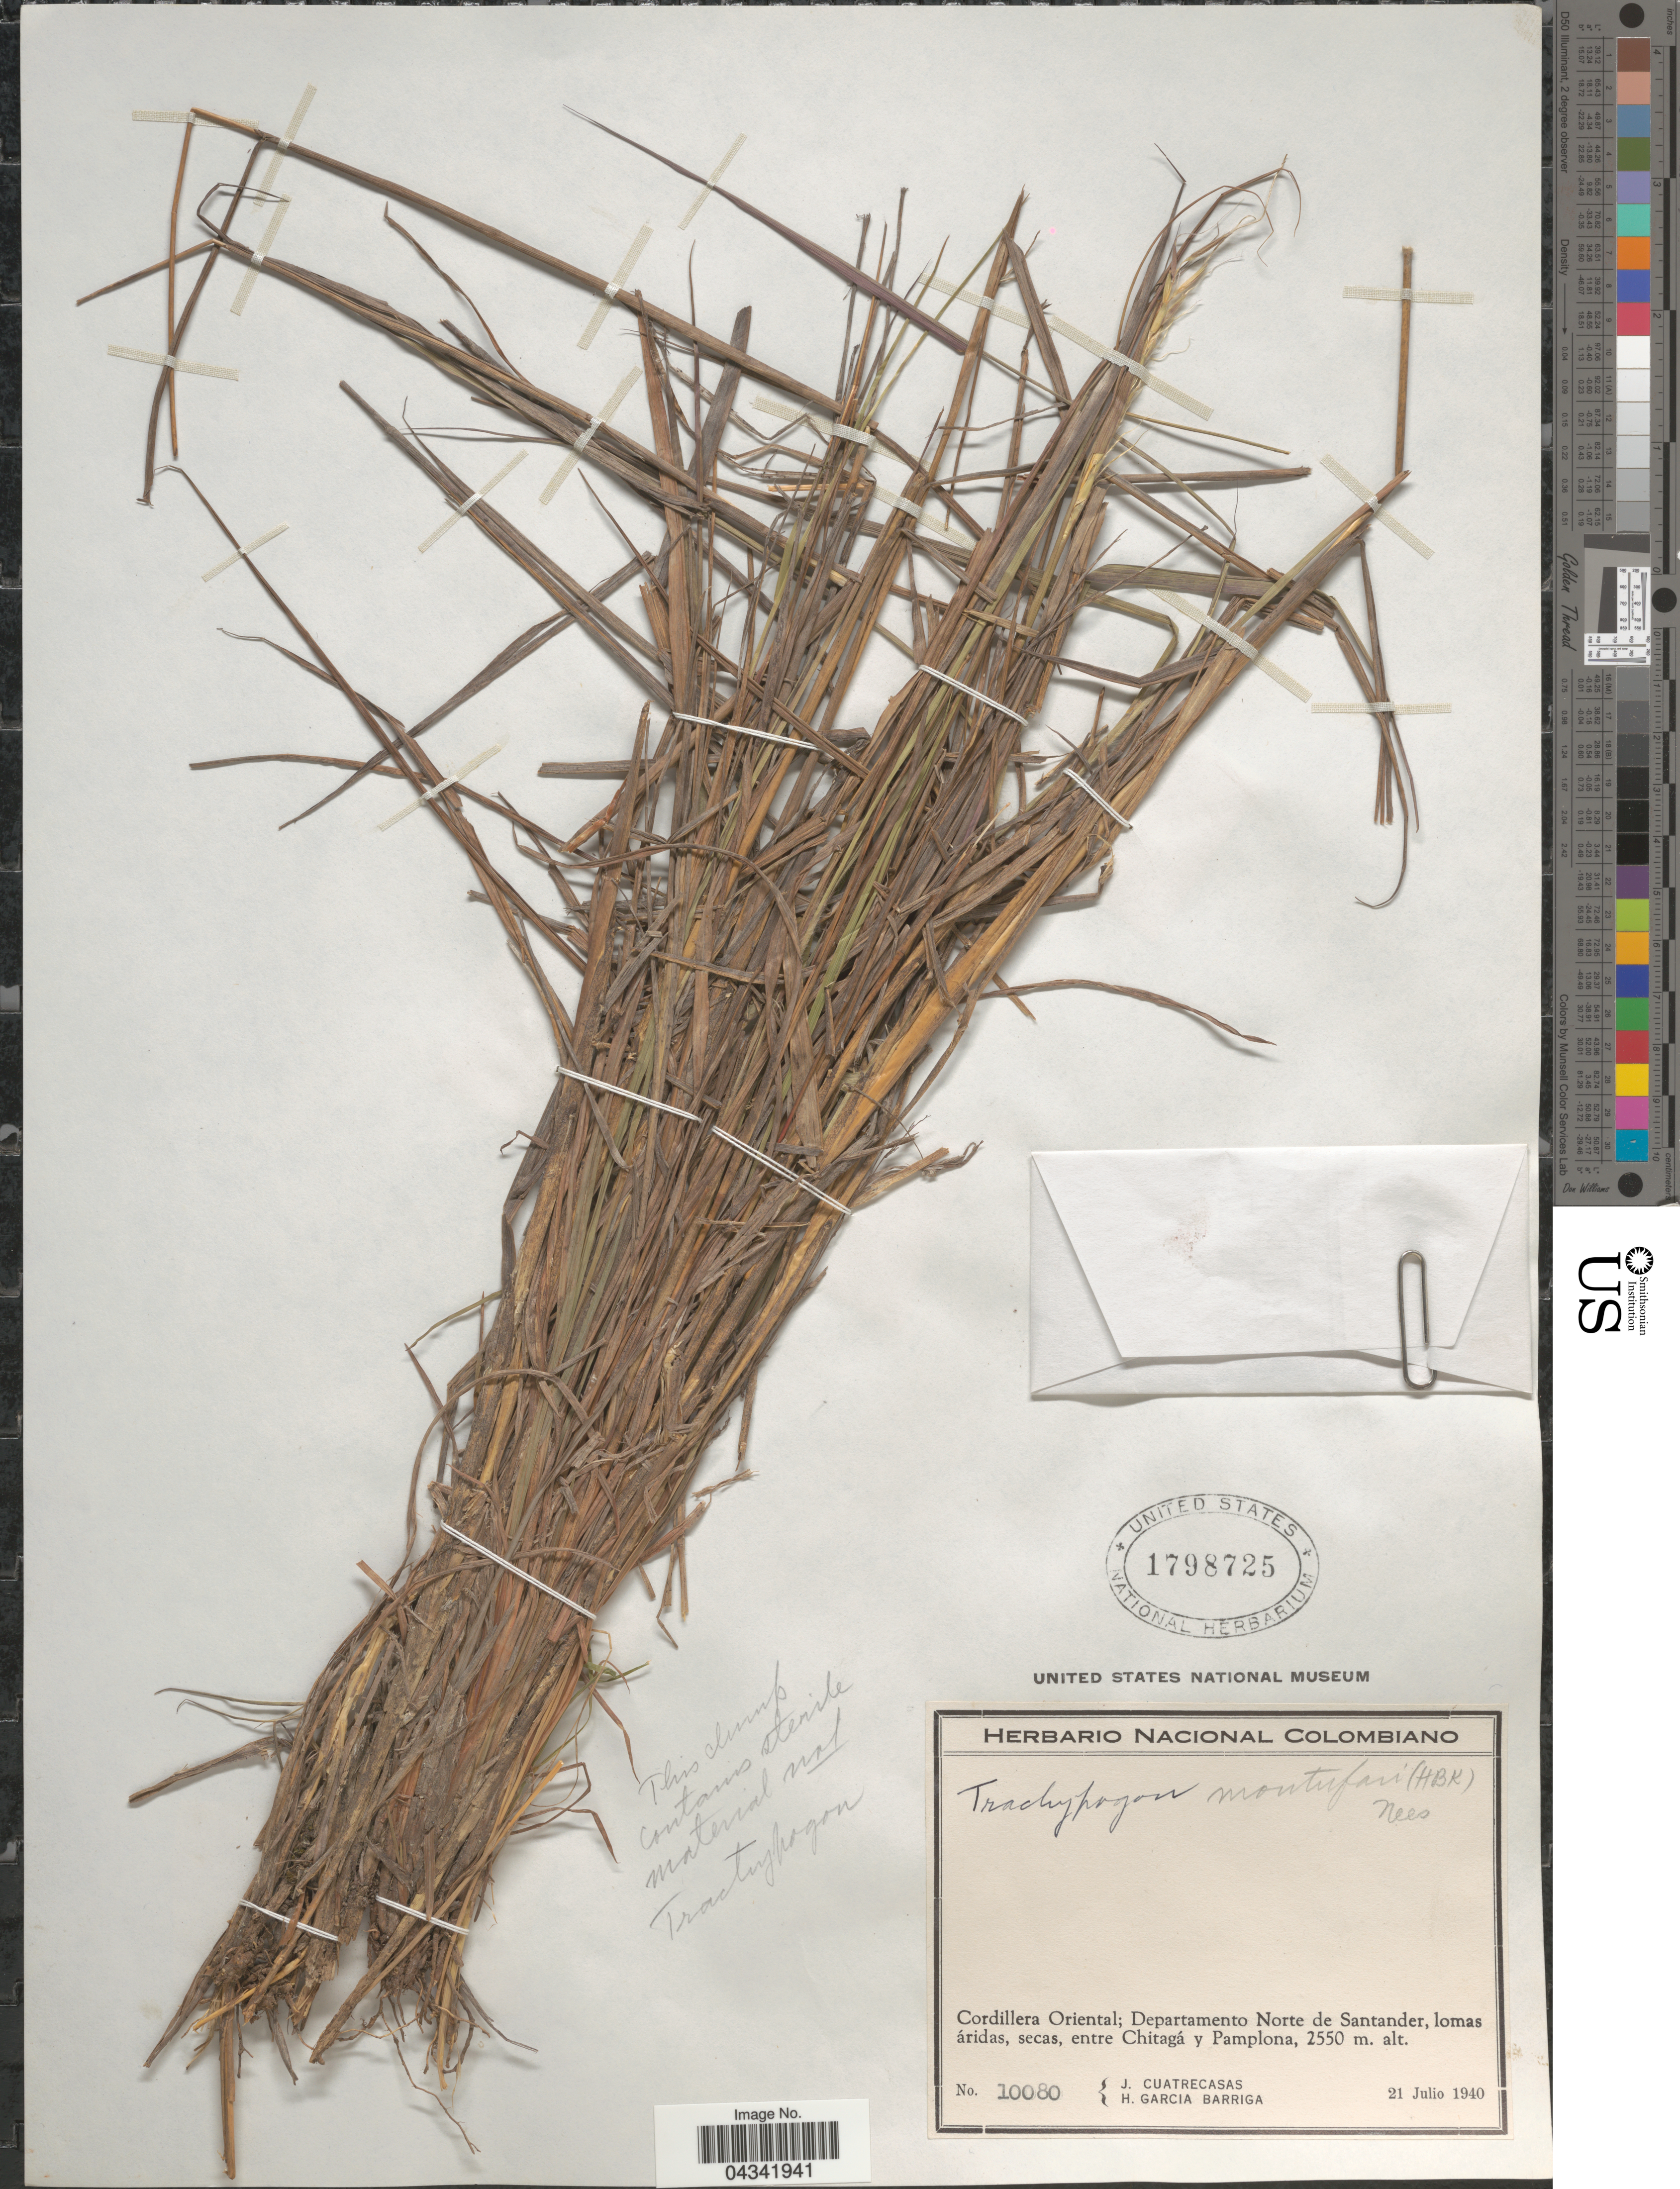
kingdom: Plantae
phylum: Tracheophyta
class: Liliopsida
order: Poales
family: Poaceae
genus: Trachypogon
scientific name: Trachypogon spicatus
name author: (L. f.) Kuntze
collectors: J. Cuatrecasas & H. García Barriga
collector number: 10080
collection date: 1940-07-21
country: Colombia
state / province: Norte de Santander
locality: Cordillera Oriental; Departamento Norte de Santander, lomas áridas, secas, entre Chitagá y Pamplona.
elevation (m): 2550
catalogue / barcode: US 1798725